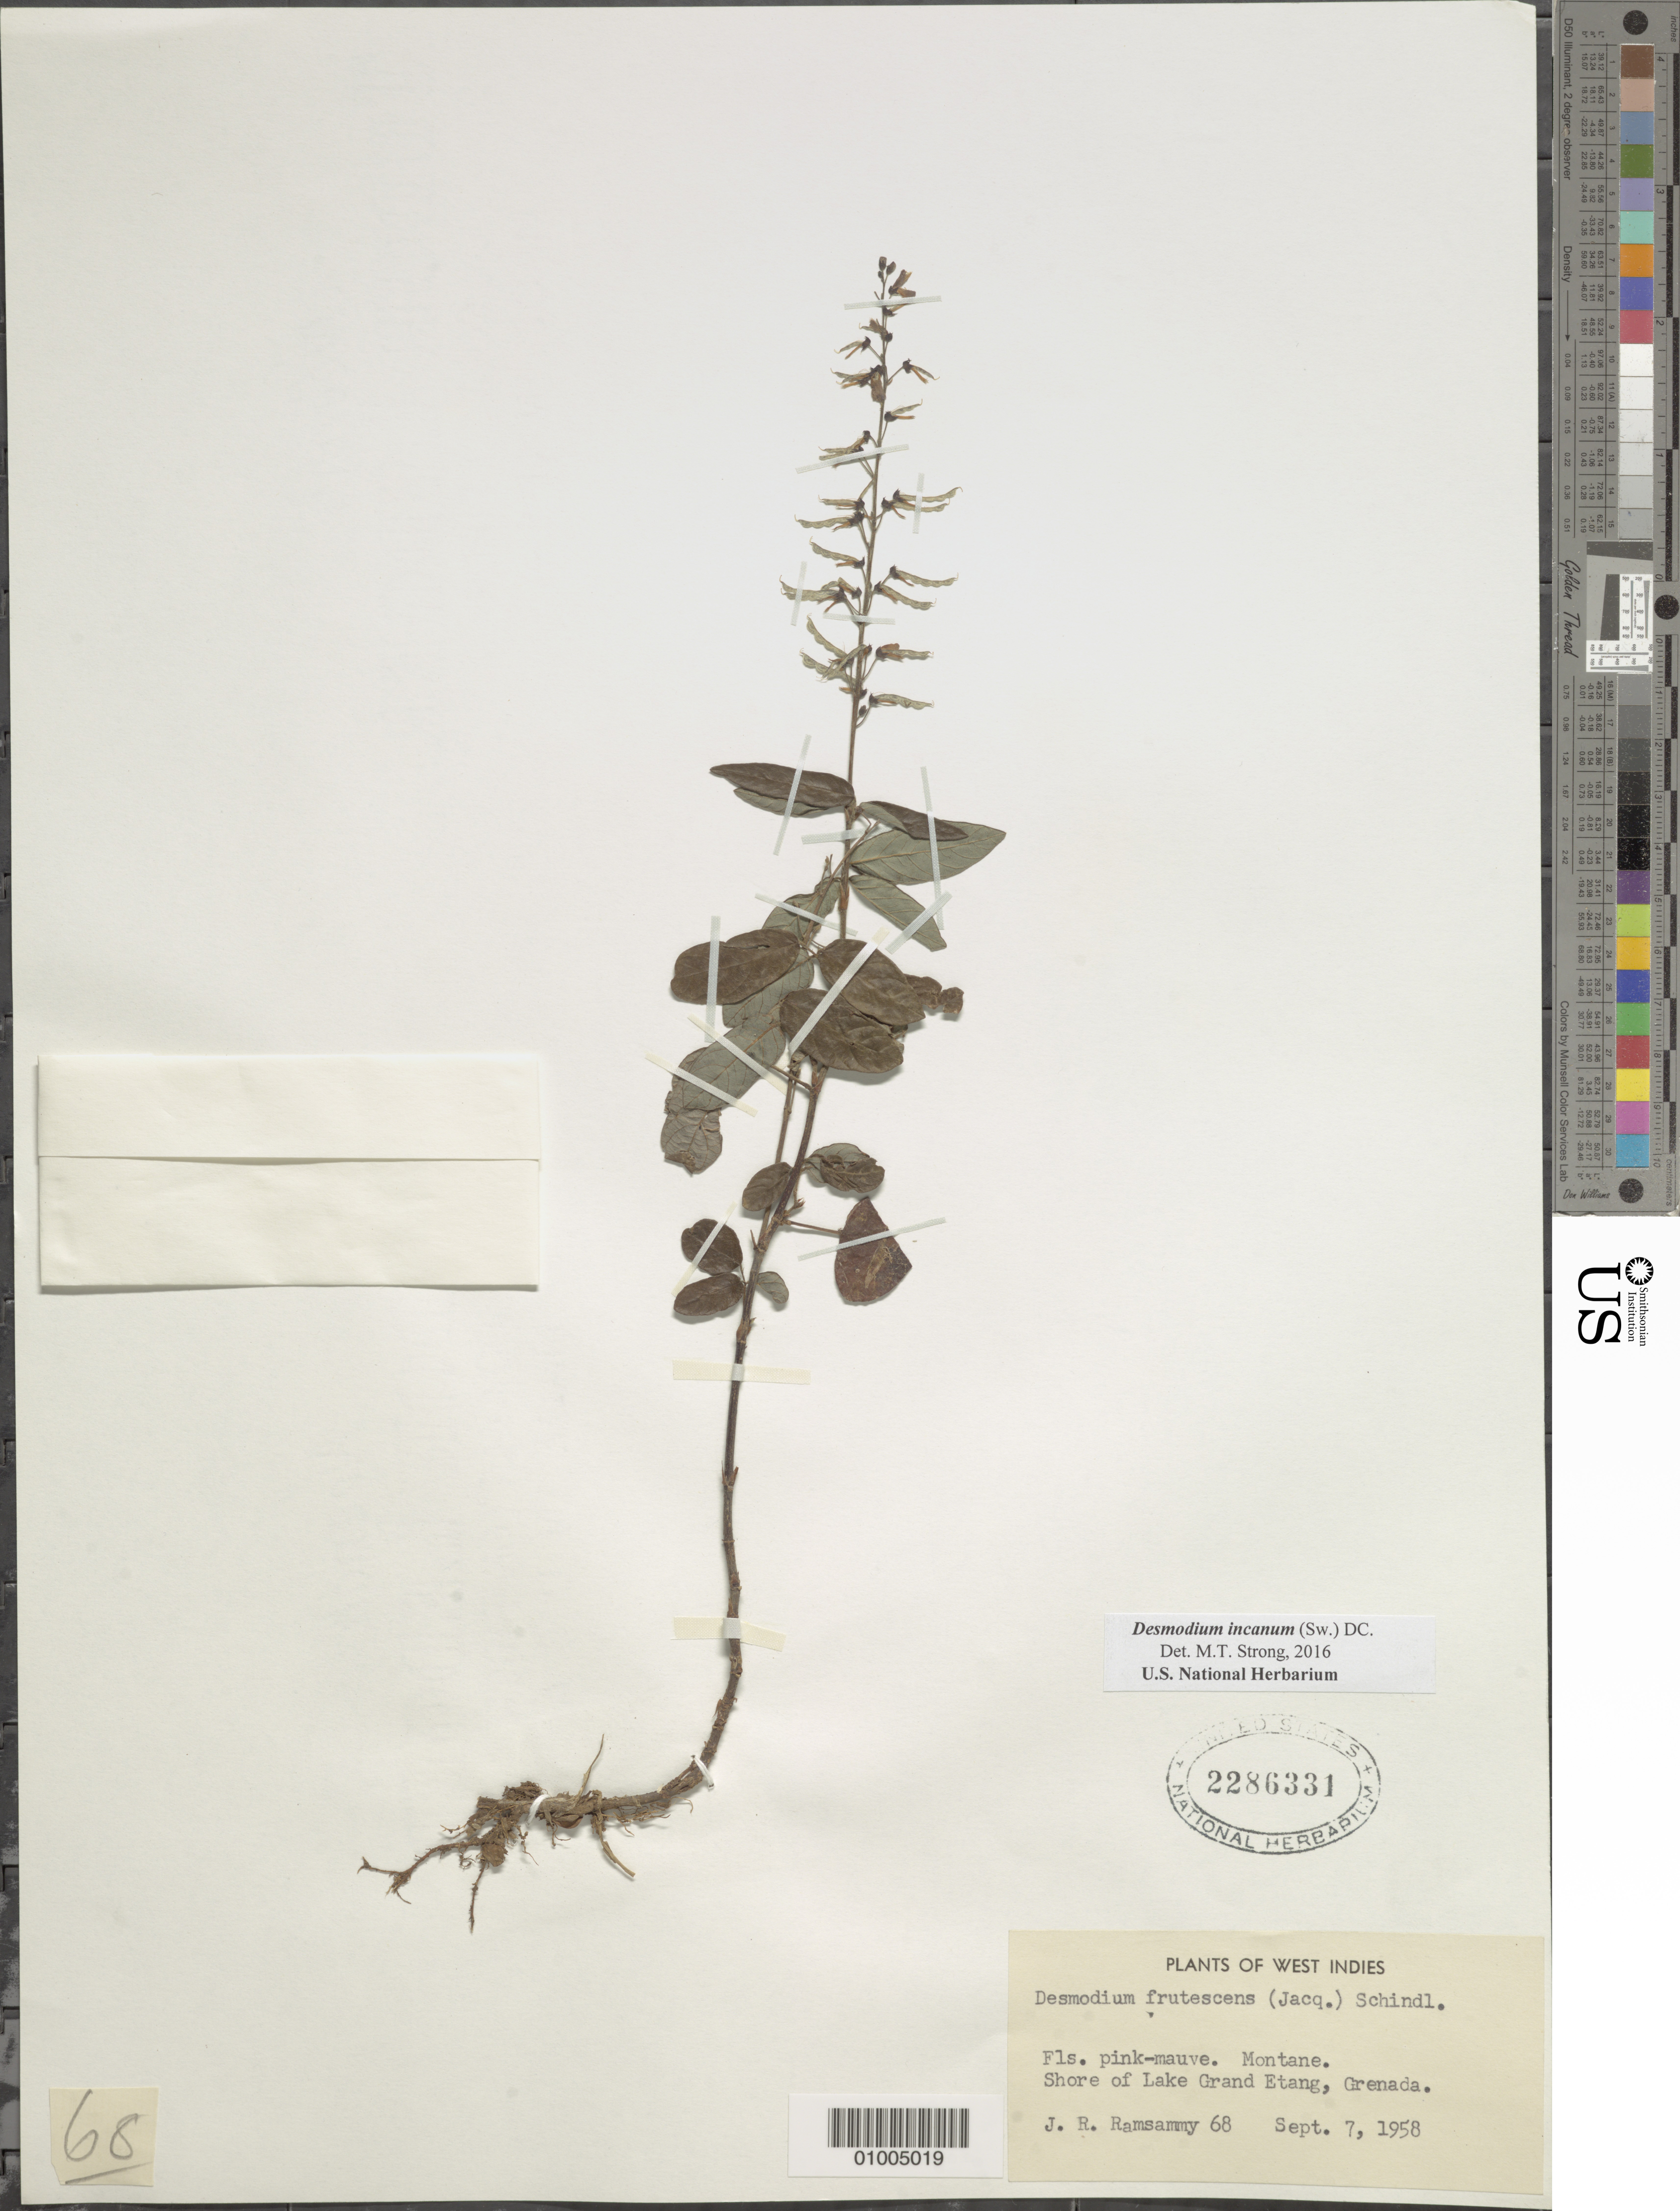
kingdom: Plantae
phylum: Tracheophyta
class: Magnoliopsida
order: Fabales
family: Fabaceae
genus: Desmodium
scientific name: Desmodium incanum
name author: (Sw.) DC.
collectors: J. Ramsammy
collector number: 68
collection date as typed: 07 Sep 1958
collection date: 1958-09-07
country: Grenada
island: Grenada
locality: Fls. pink-mauve. Montane. Shore of Lake Grenad Etang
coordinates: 0 N, 0 E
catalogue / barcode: US 2286331